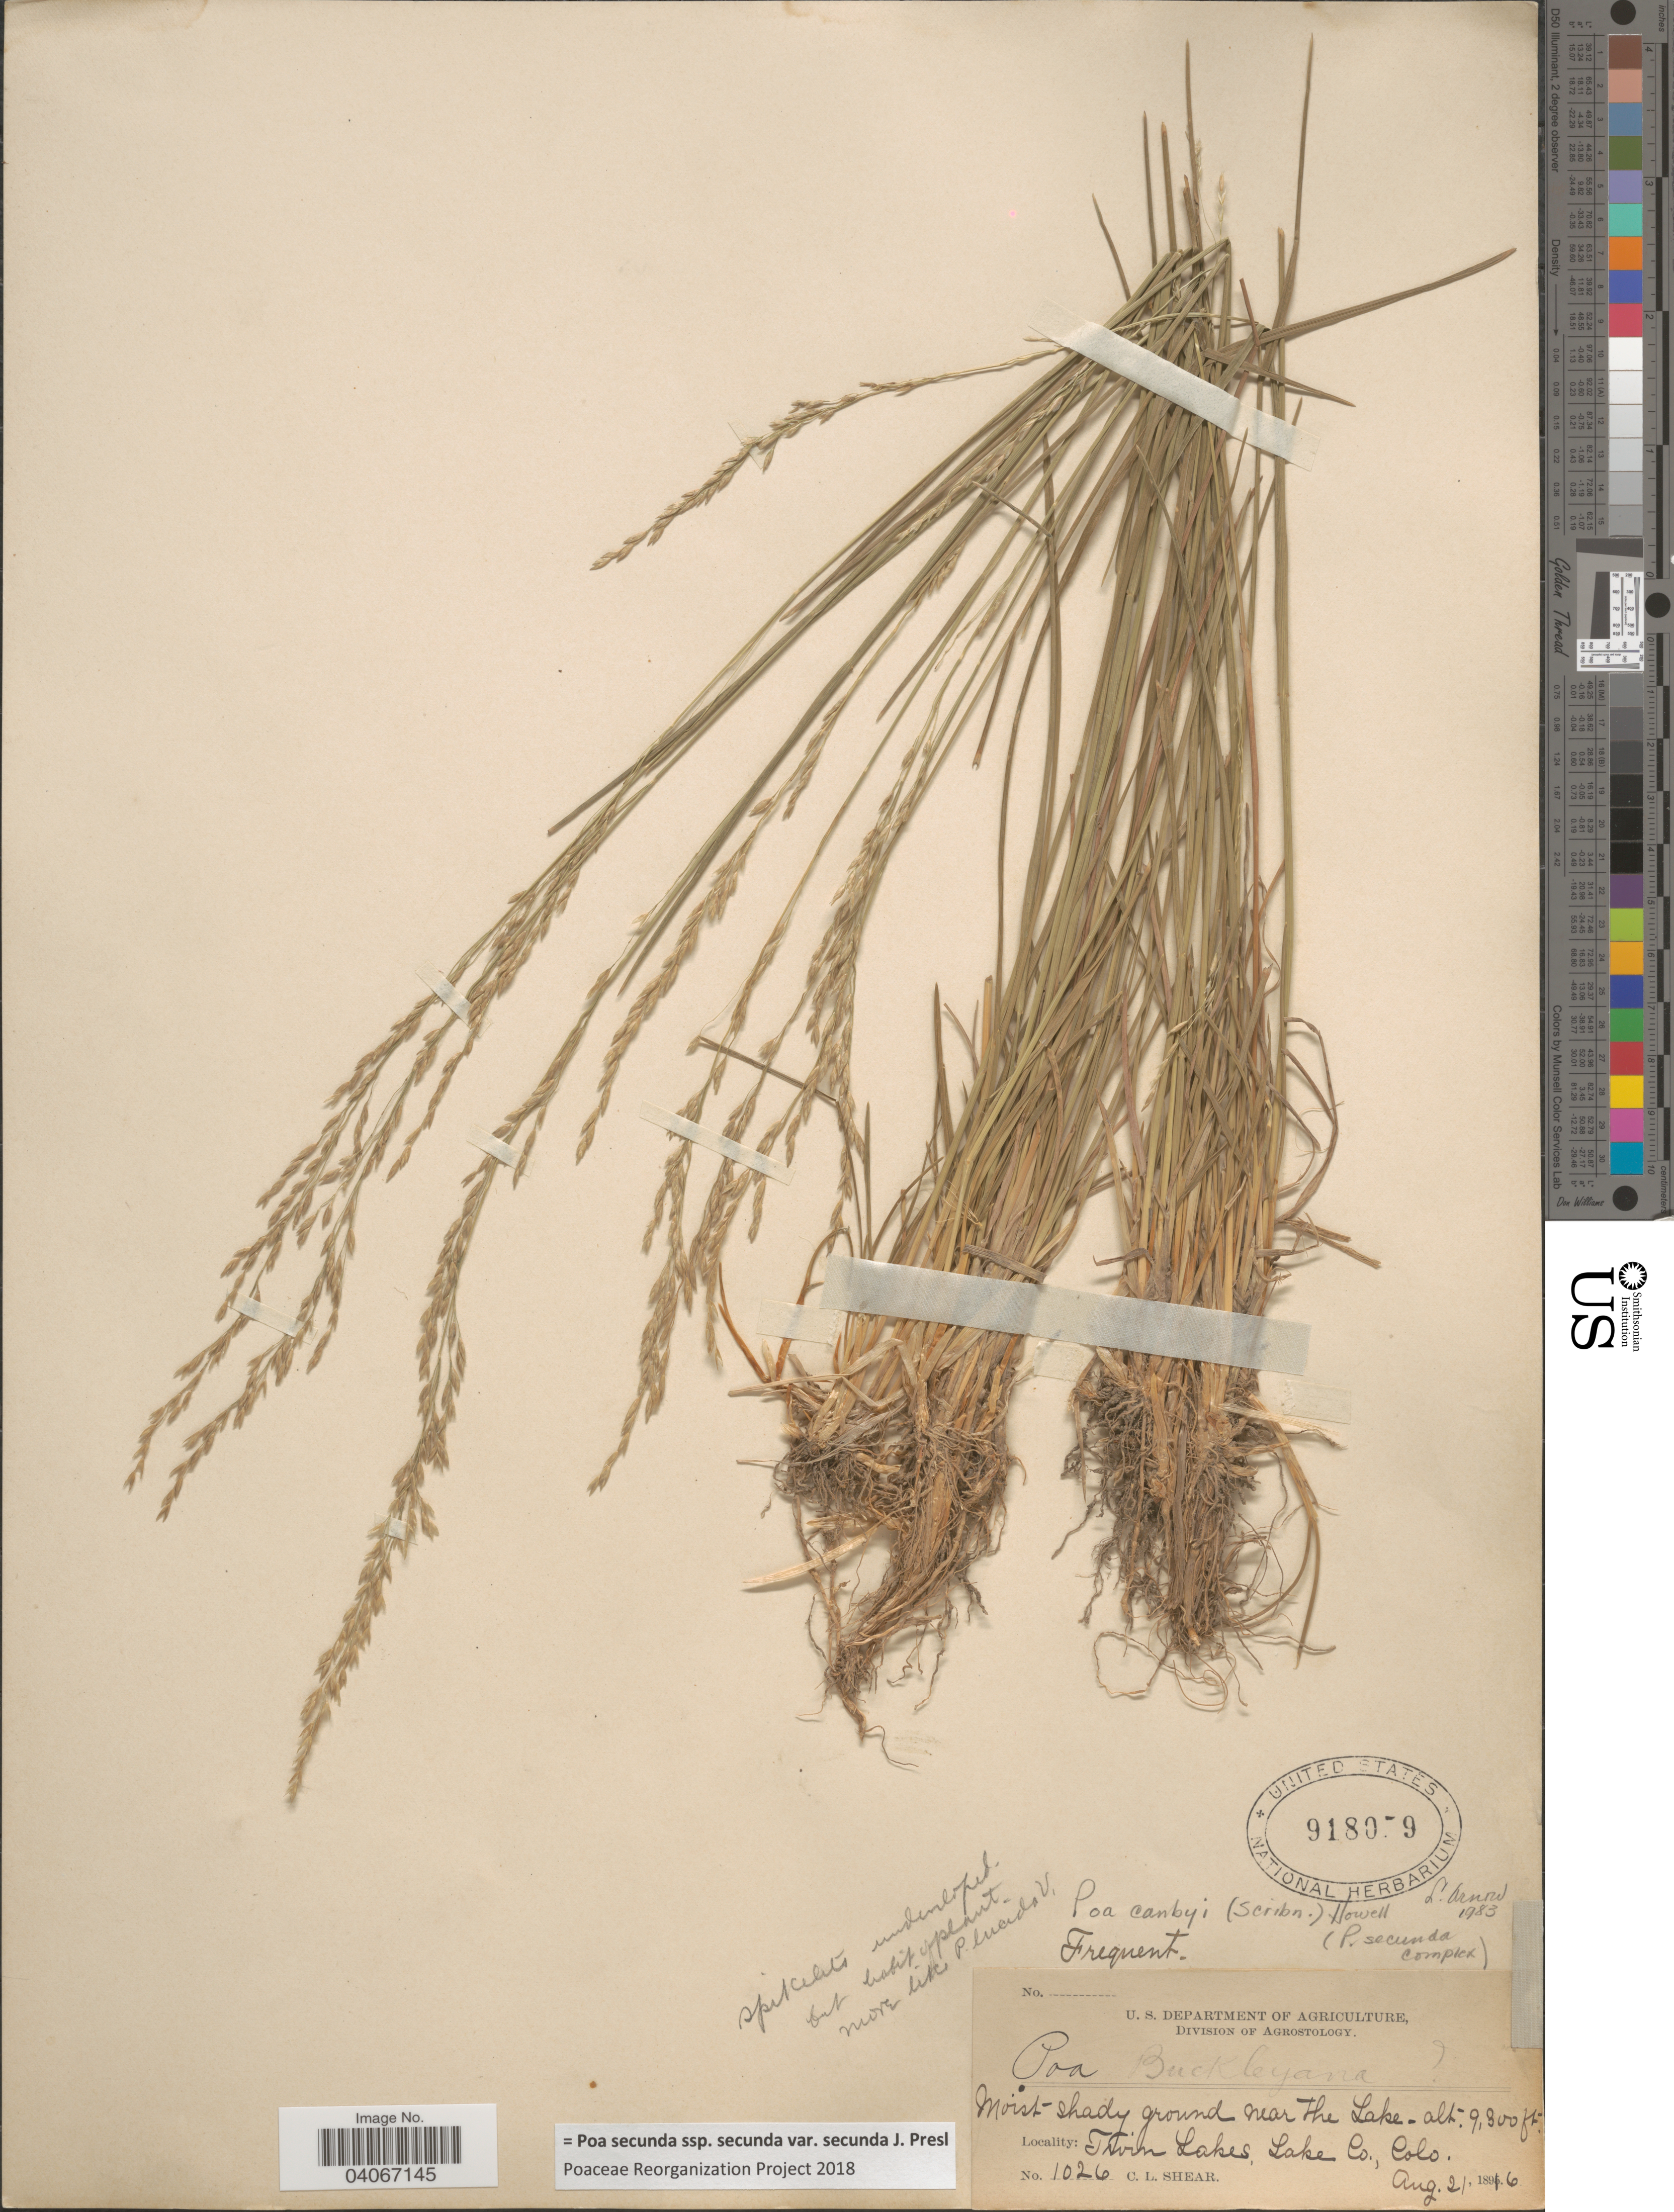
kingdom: Plantae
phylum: Tracheophyta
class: Liliopsida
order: Poales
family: Poaceae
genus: Poa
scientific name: Poa secunda subsp. secunda var. secunda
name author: J. Presl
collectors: C. L. Shear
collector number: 1026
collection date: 1896-08-21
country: United States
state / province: Colorado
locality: Moist shady ground near the Lake. Twin Lakes, Lake Co.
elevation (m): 2835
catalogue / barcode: US 918059